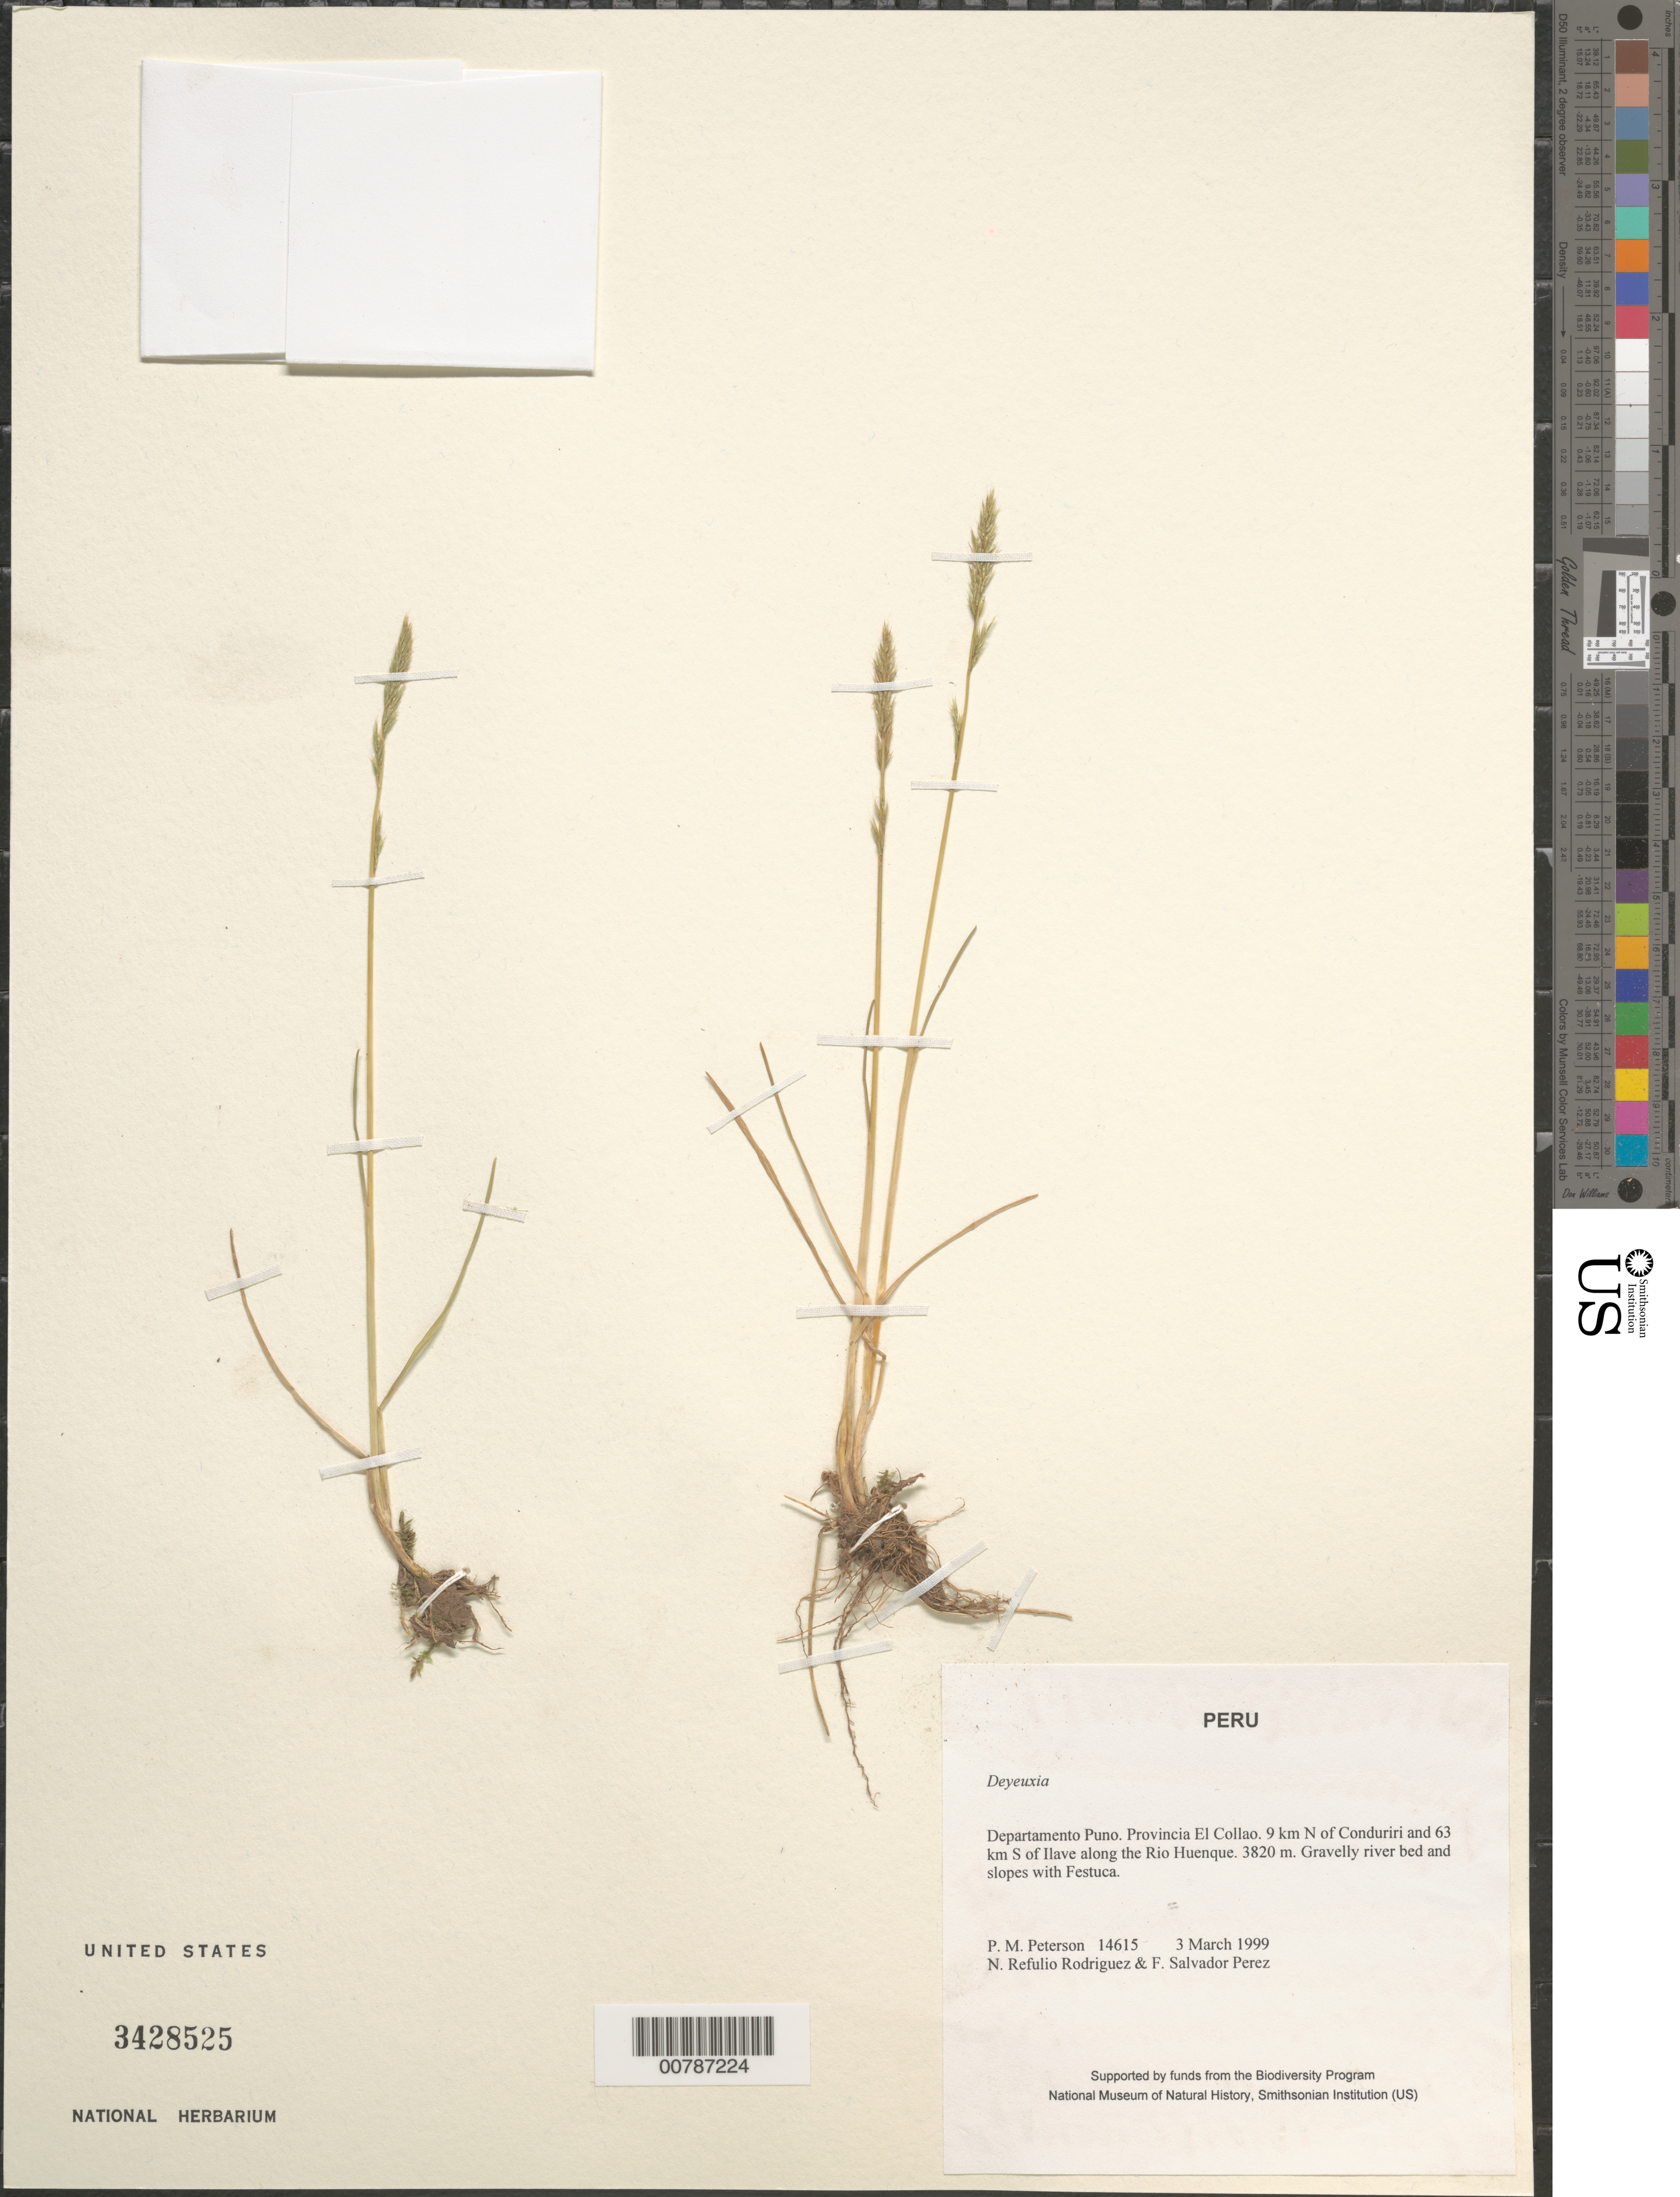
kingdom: Plantae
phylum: Tracheophyta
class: Liliopsida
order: Poales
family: Poaceae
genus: Calamagrostis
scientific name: Calamagrostis sp.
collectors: P. M. Peterson, N. Refulio-Rodríguez & F. Salvador Perez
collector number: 14615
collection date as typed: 03 Mar 1999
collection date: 1999-03-03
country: Peru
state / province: Puno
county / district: El Collao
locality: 9 km N of Conduriri and 63 km S of Ilave along the Rio Huenque.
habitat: Gravelly river bed and slopes with Festuca.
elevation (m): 3820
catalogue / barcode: US 3428525